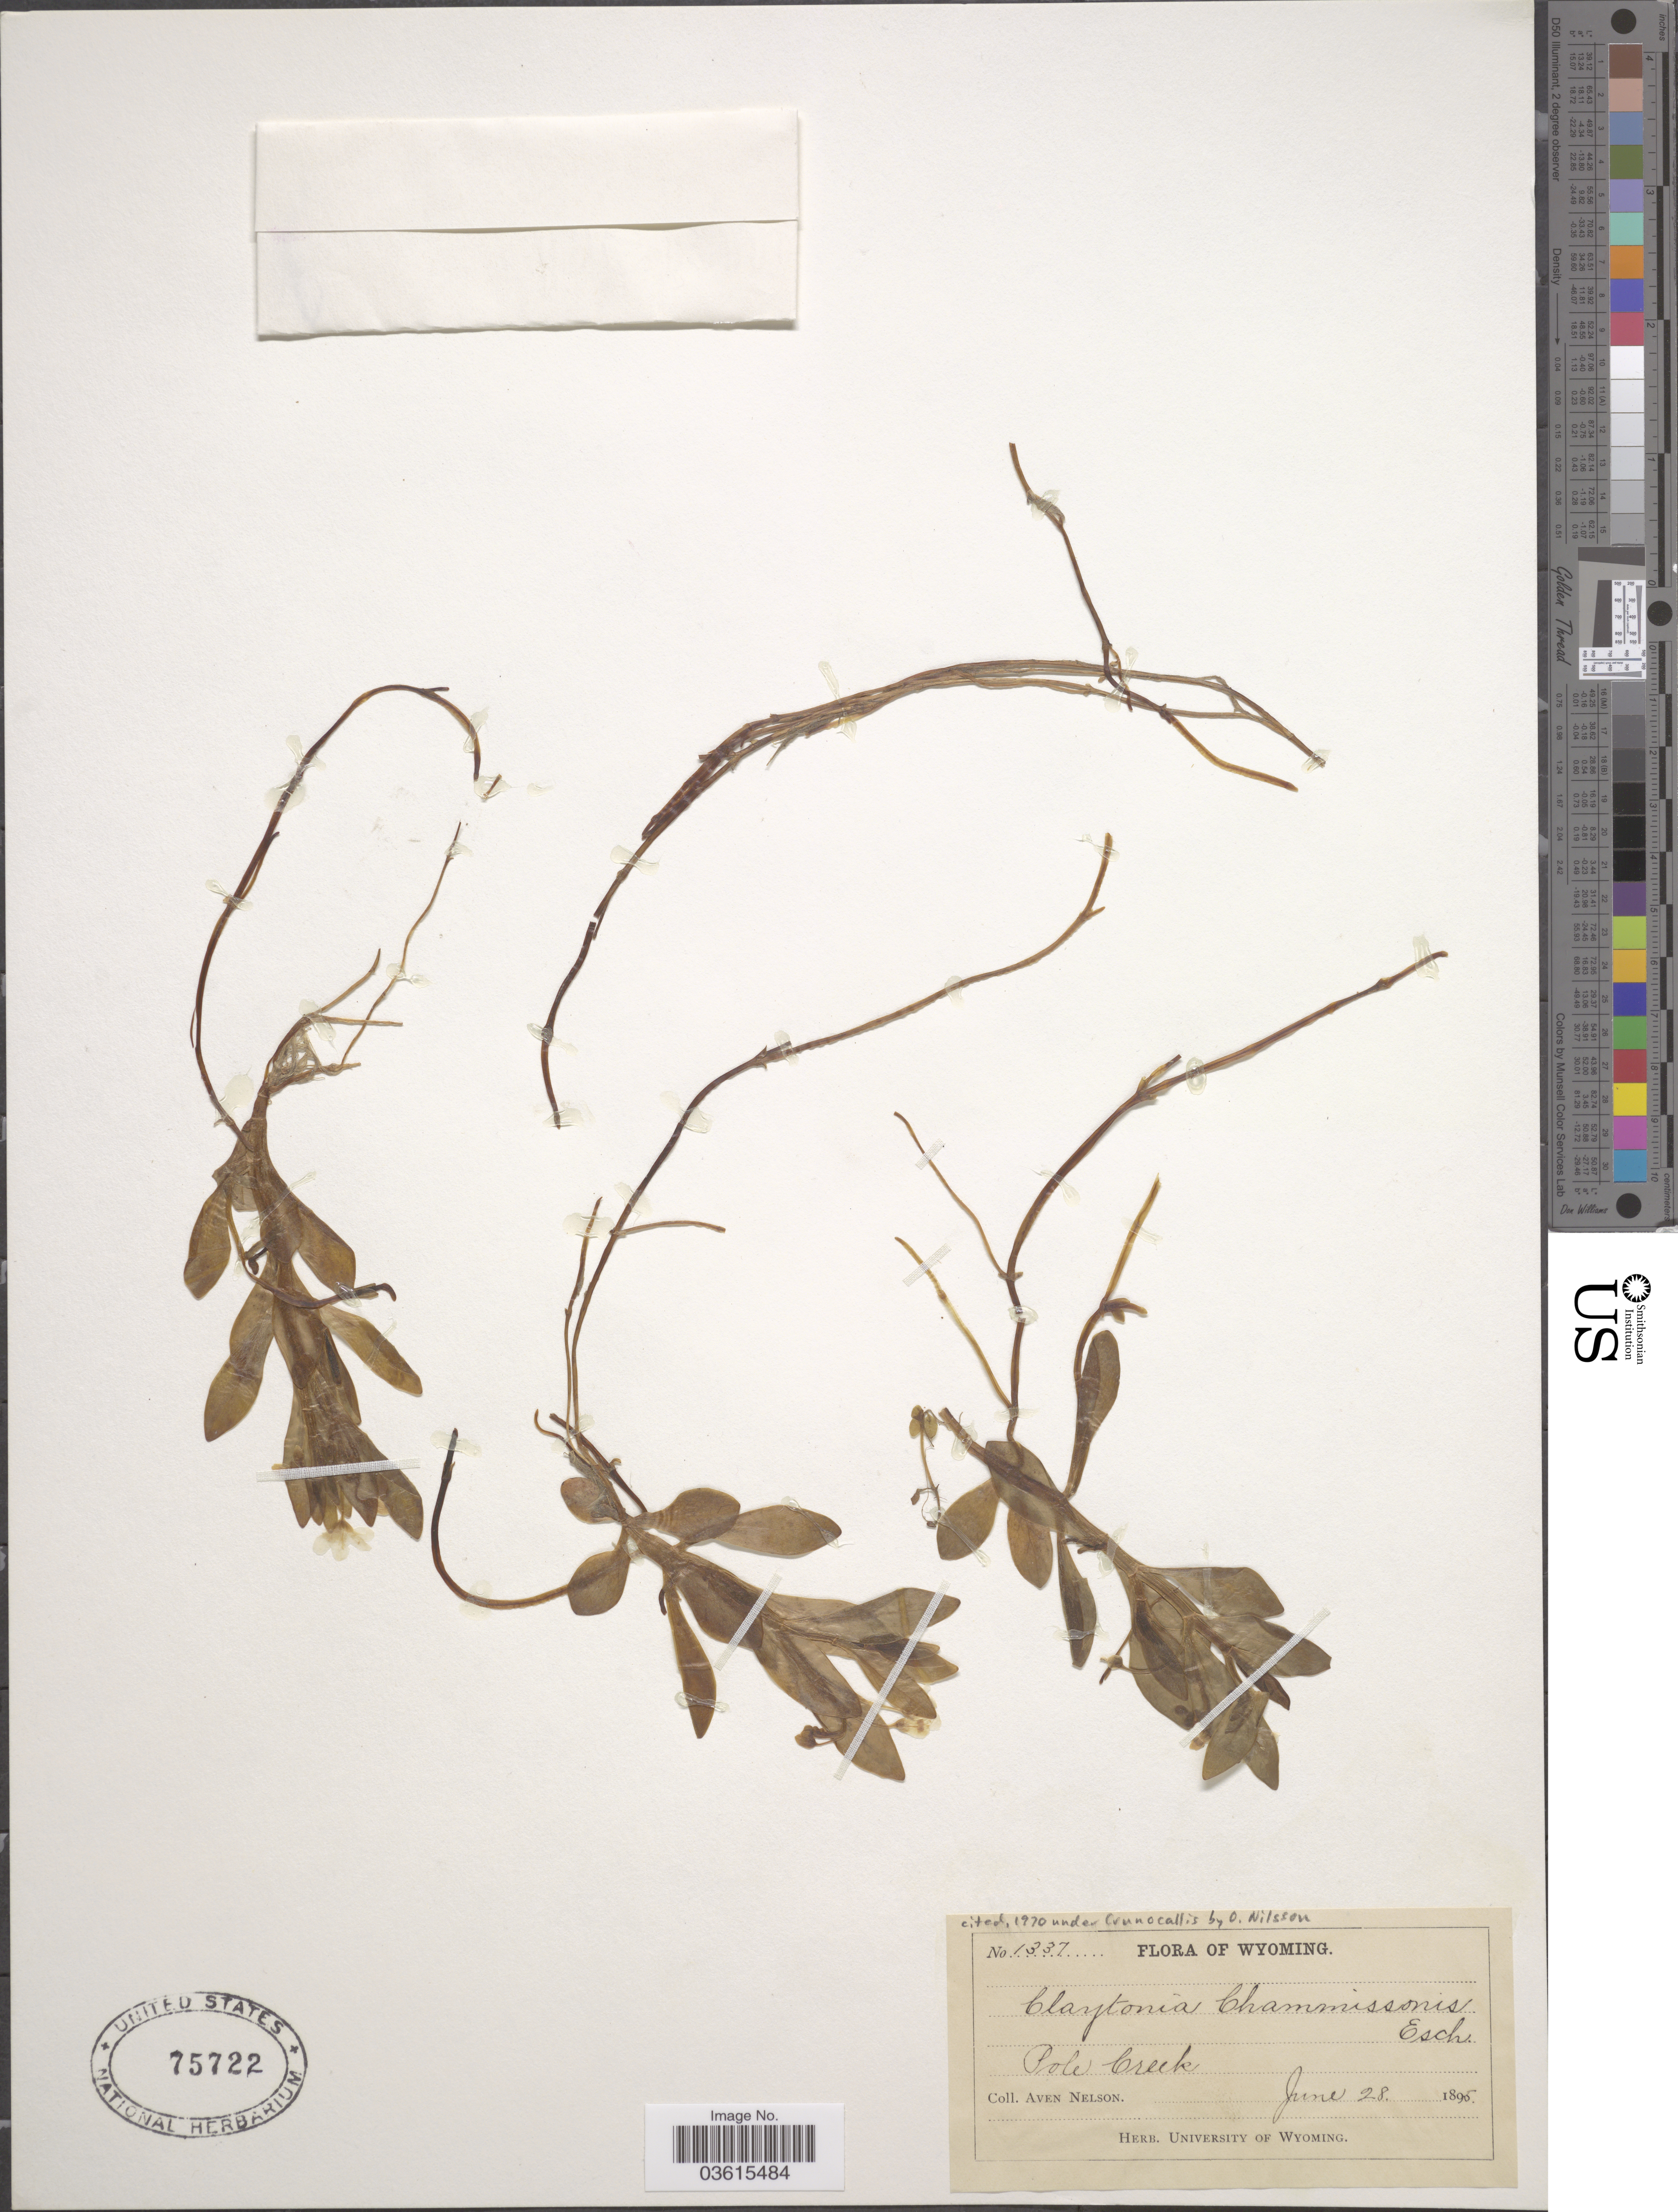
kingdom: Plantae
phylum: Tracheophyta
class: Magnoliopsida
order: Caryophyllales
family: Montiaceae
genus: Montia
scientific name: Montia chamissoi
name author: (Ledeb. ex Spreng.) Greene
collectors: A. Nelson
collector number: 1337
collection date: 1895-06-28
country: United States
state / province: Wyoming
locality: Pole Creek.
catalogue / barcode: US 75722